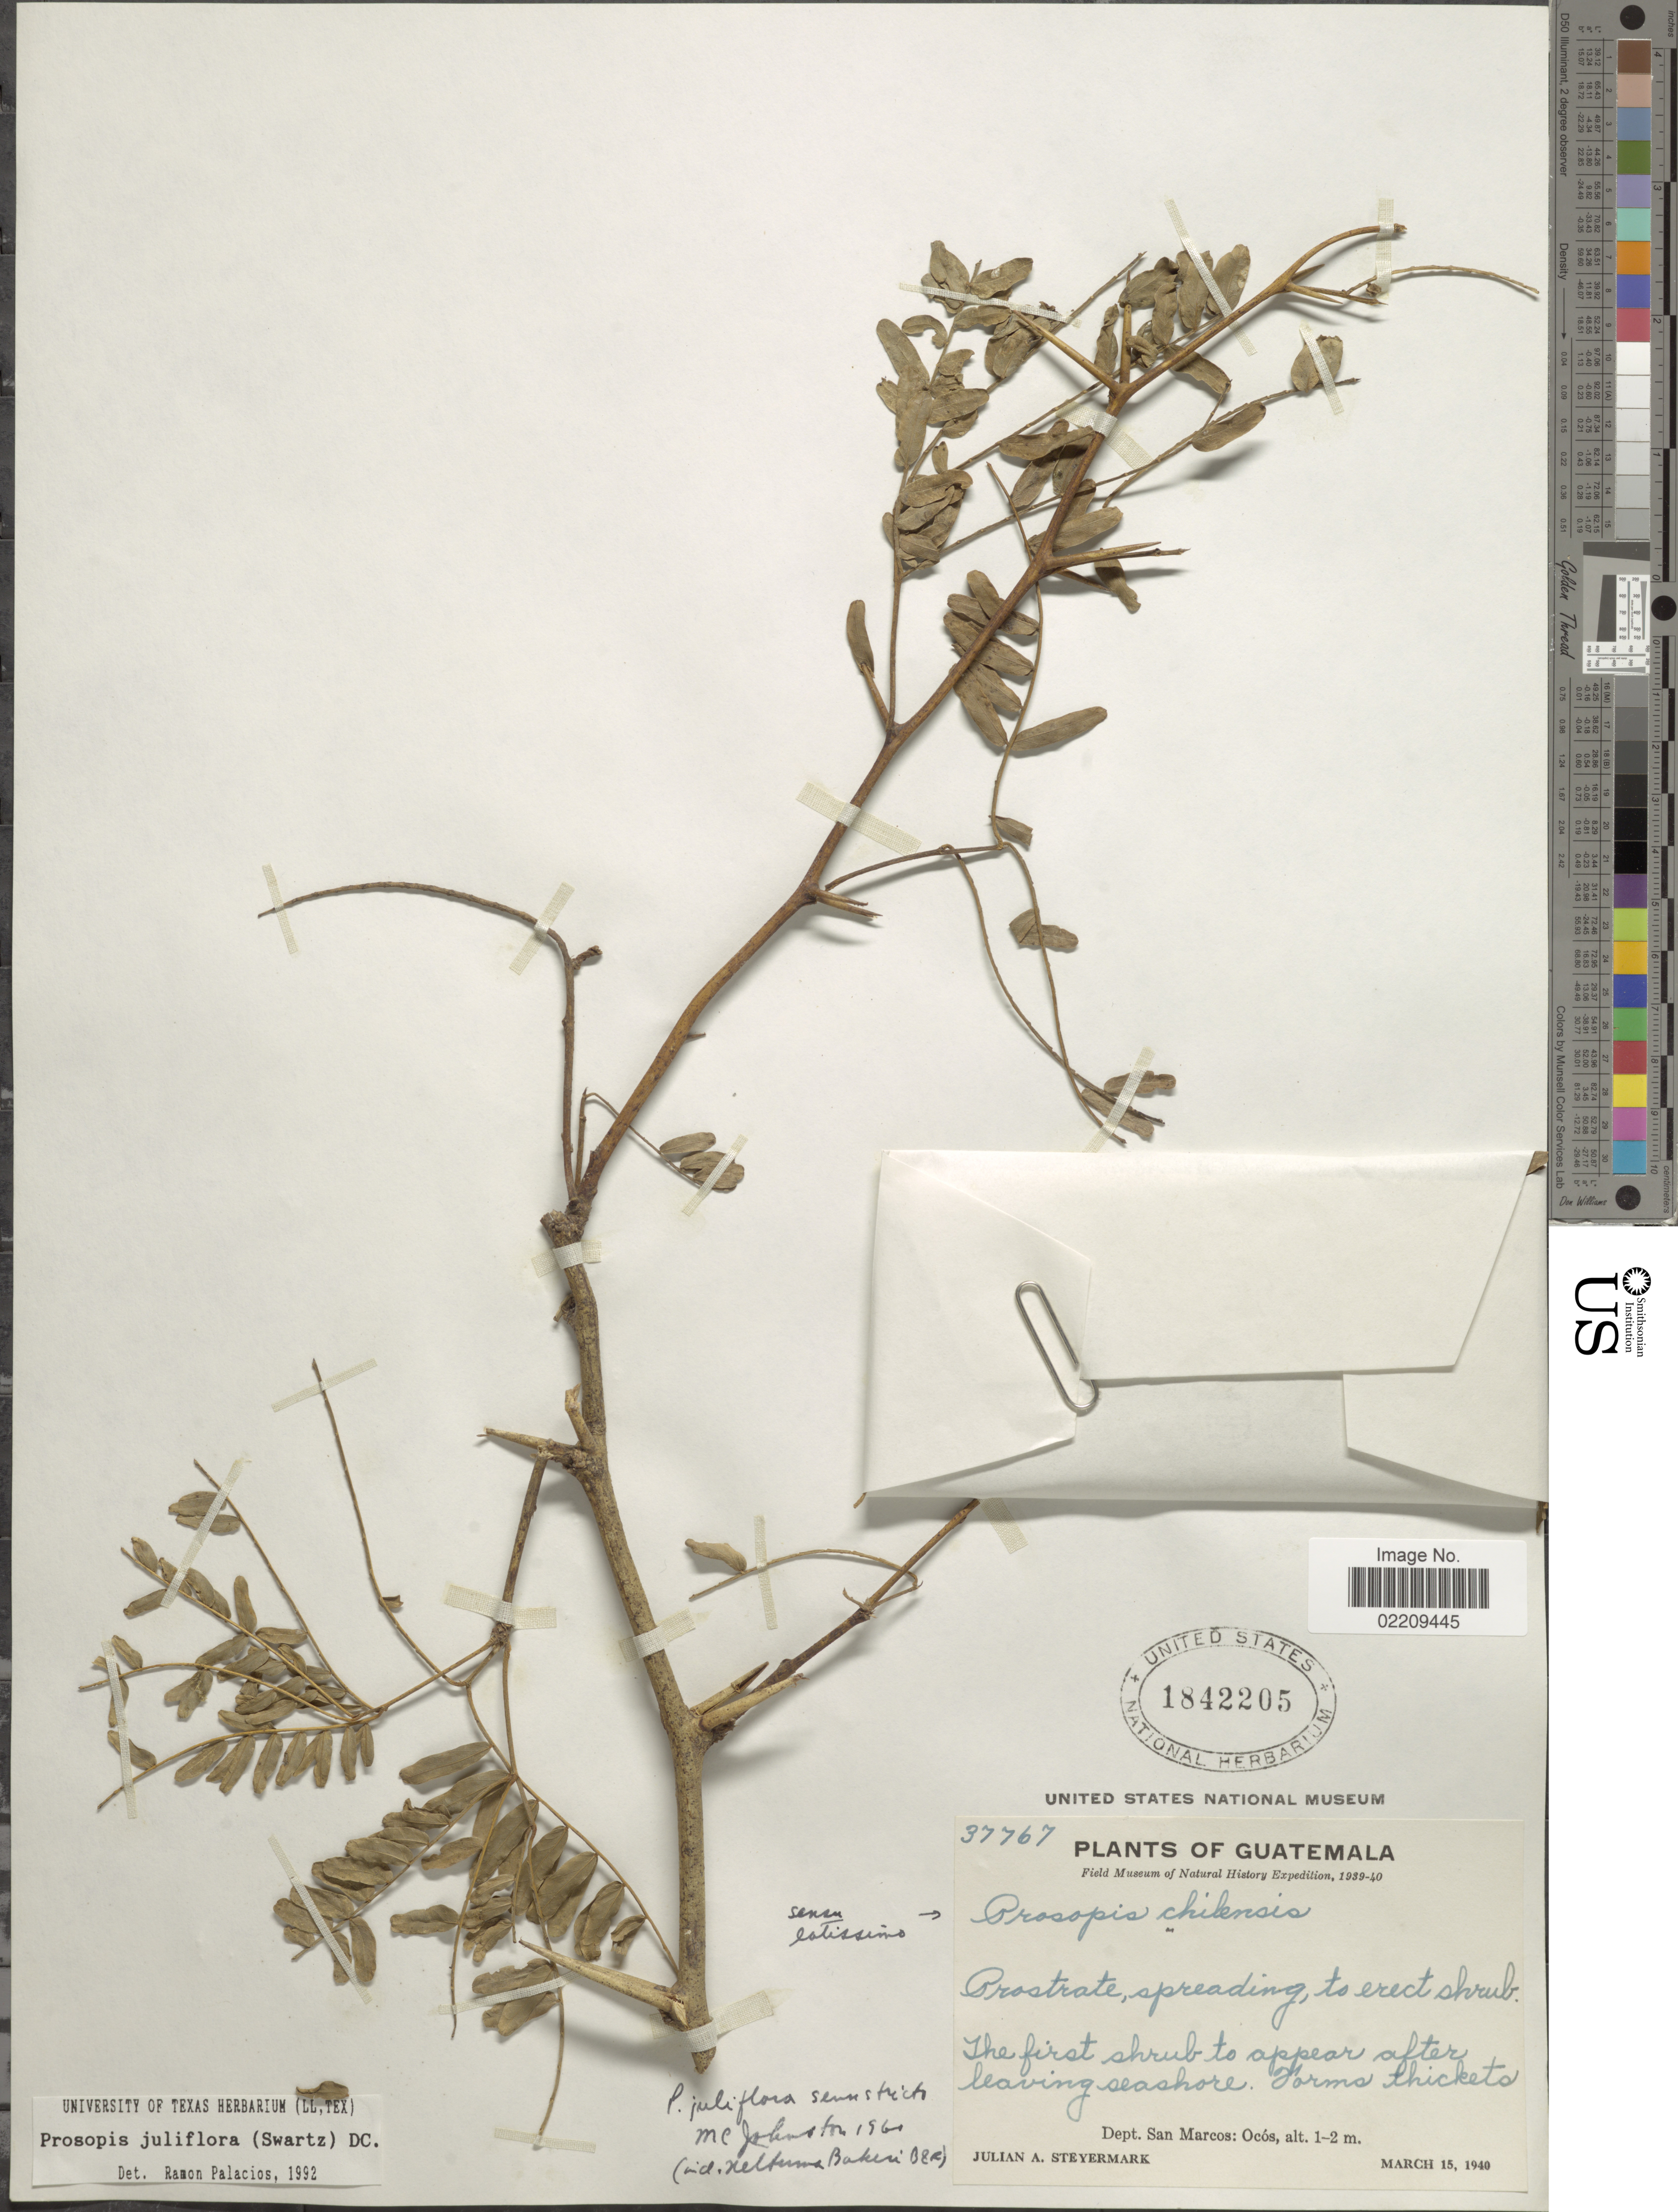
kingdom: Plantae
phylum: Tracheophyta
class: Magnoliopsida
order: Fabales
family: Fabaceae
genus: Neltuma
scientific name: Neltuma juliflora var. juliflora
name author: (Sw.) Raf.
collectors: J. Steyermark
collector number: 37767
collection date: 1940-03-15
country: Guatemala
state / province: San Marcos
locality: Ocos, after leaving seashore [unsure placement].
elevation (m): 1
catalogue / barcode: US 1842205